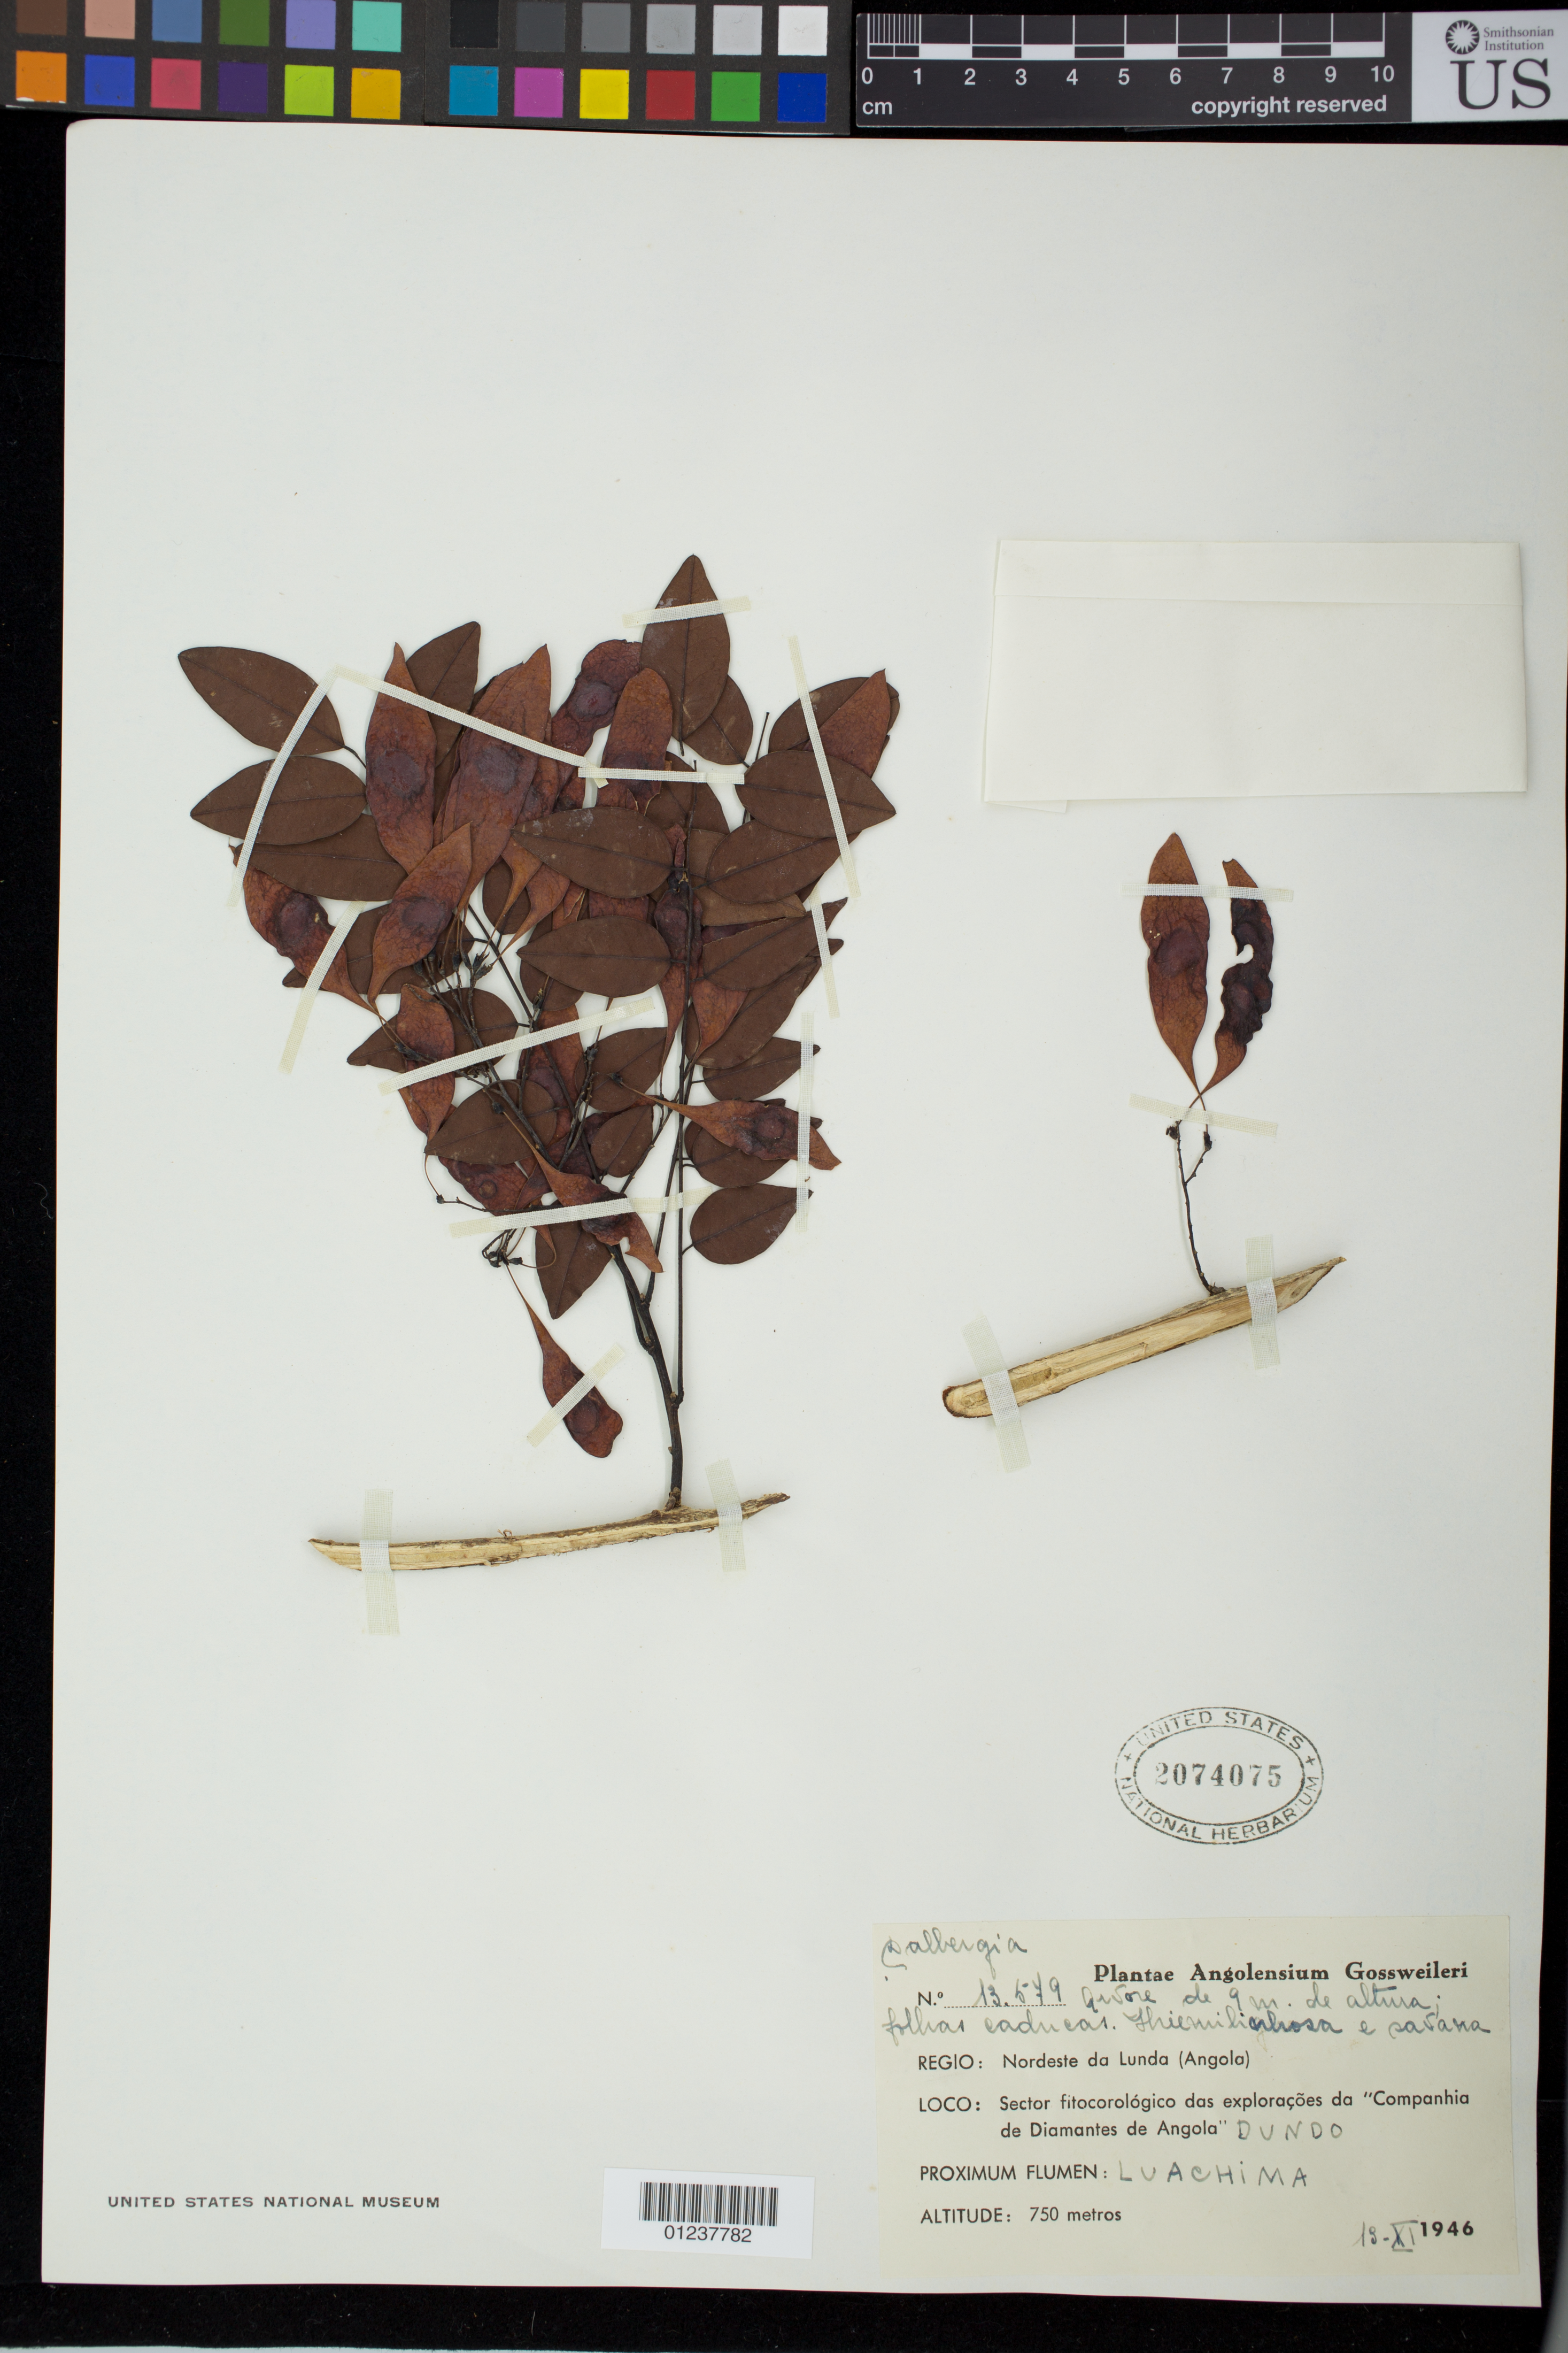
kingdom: Plantae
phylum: Tracheophyta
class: Magnoliopsida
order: Fabales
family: Fabaceae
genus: Dalbergia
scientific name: Dalbergia sp.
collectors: J. Gossweiler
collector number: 13579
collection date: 1946-11-13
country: Angola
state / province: Lunda Norte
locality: "Companhia de Diamantes de Angola" Dundo. Proximum Flumen: Luachima.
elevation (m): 750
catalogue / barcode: US 2074075